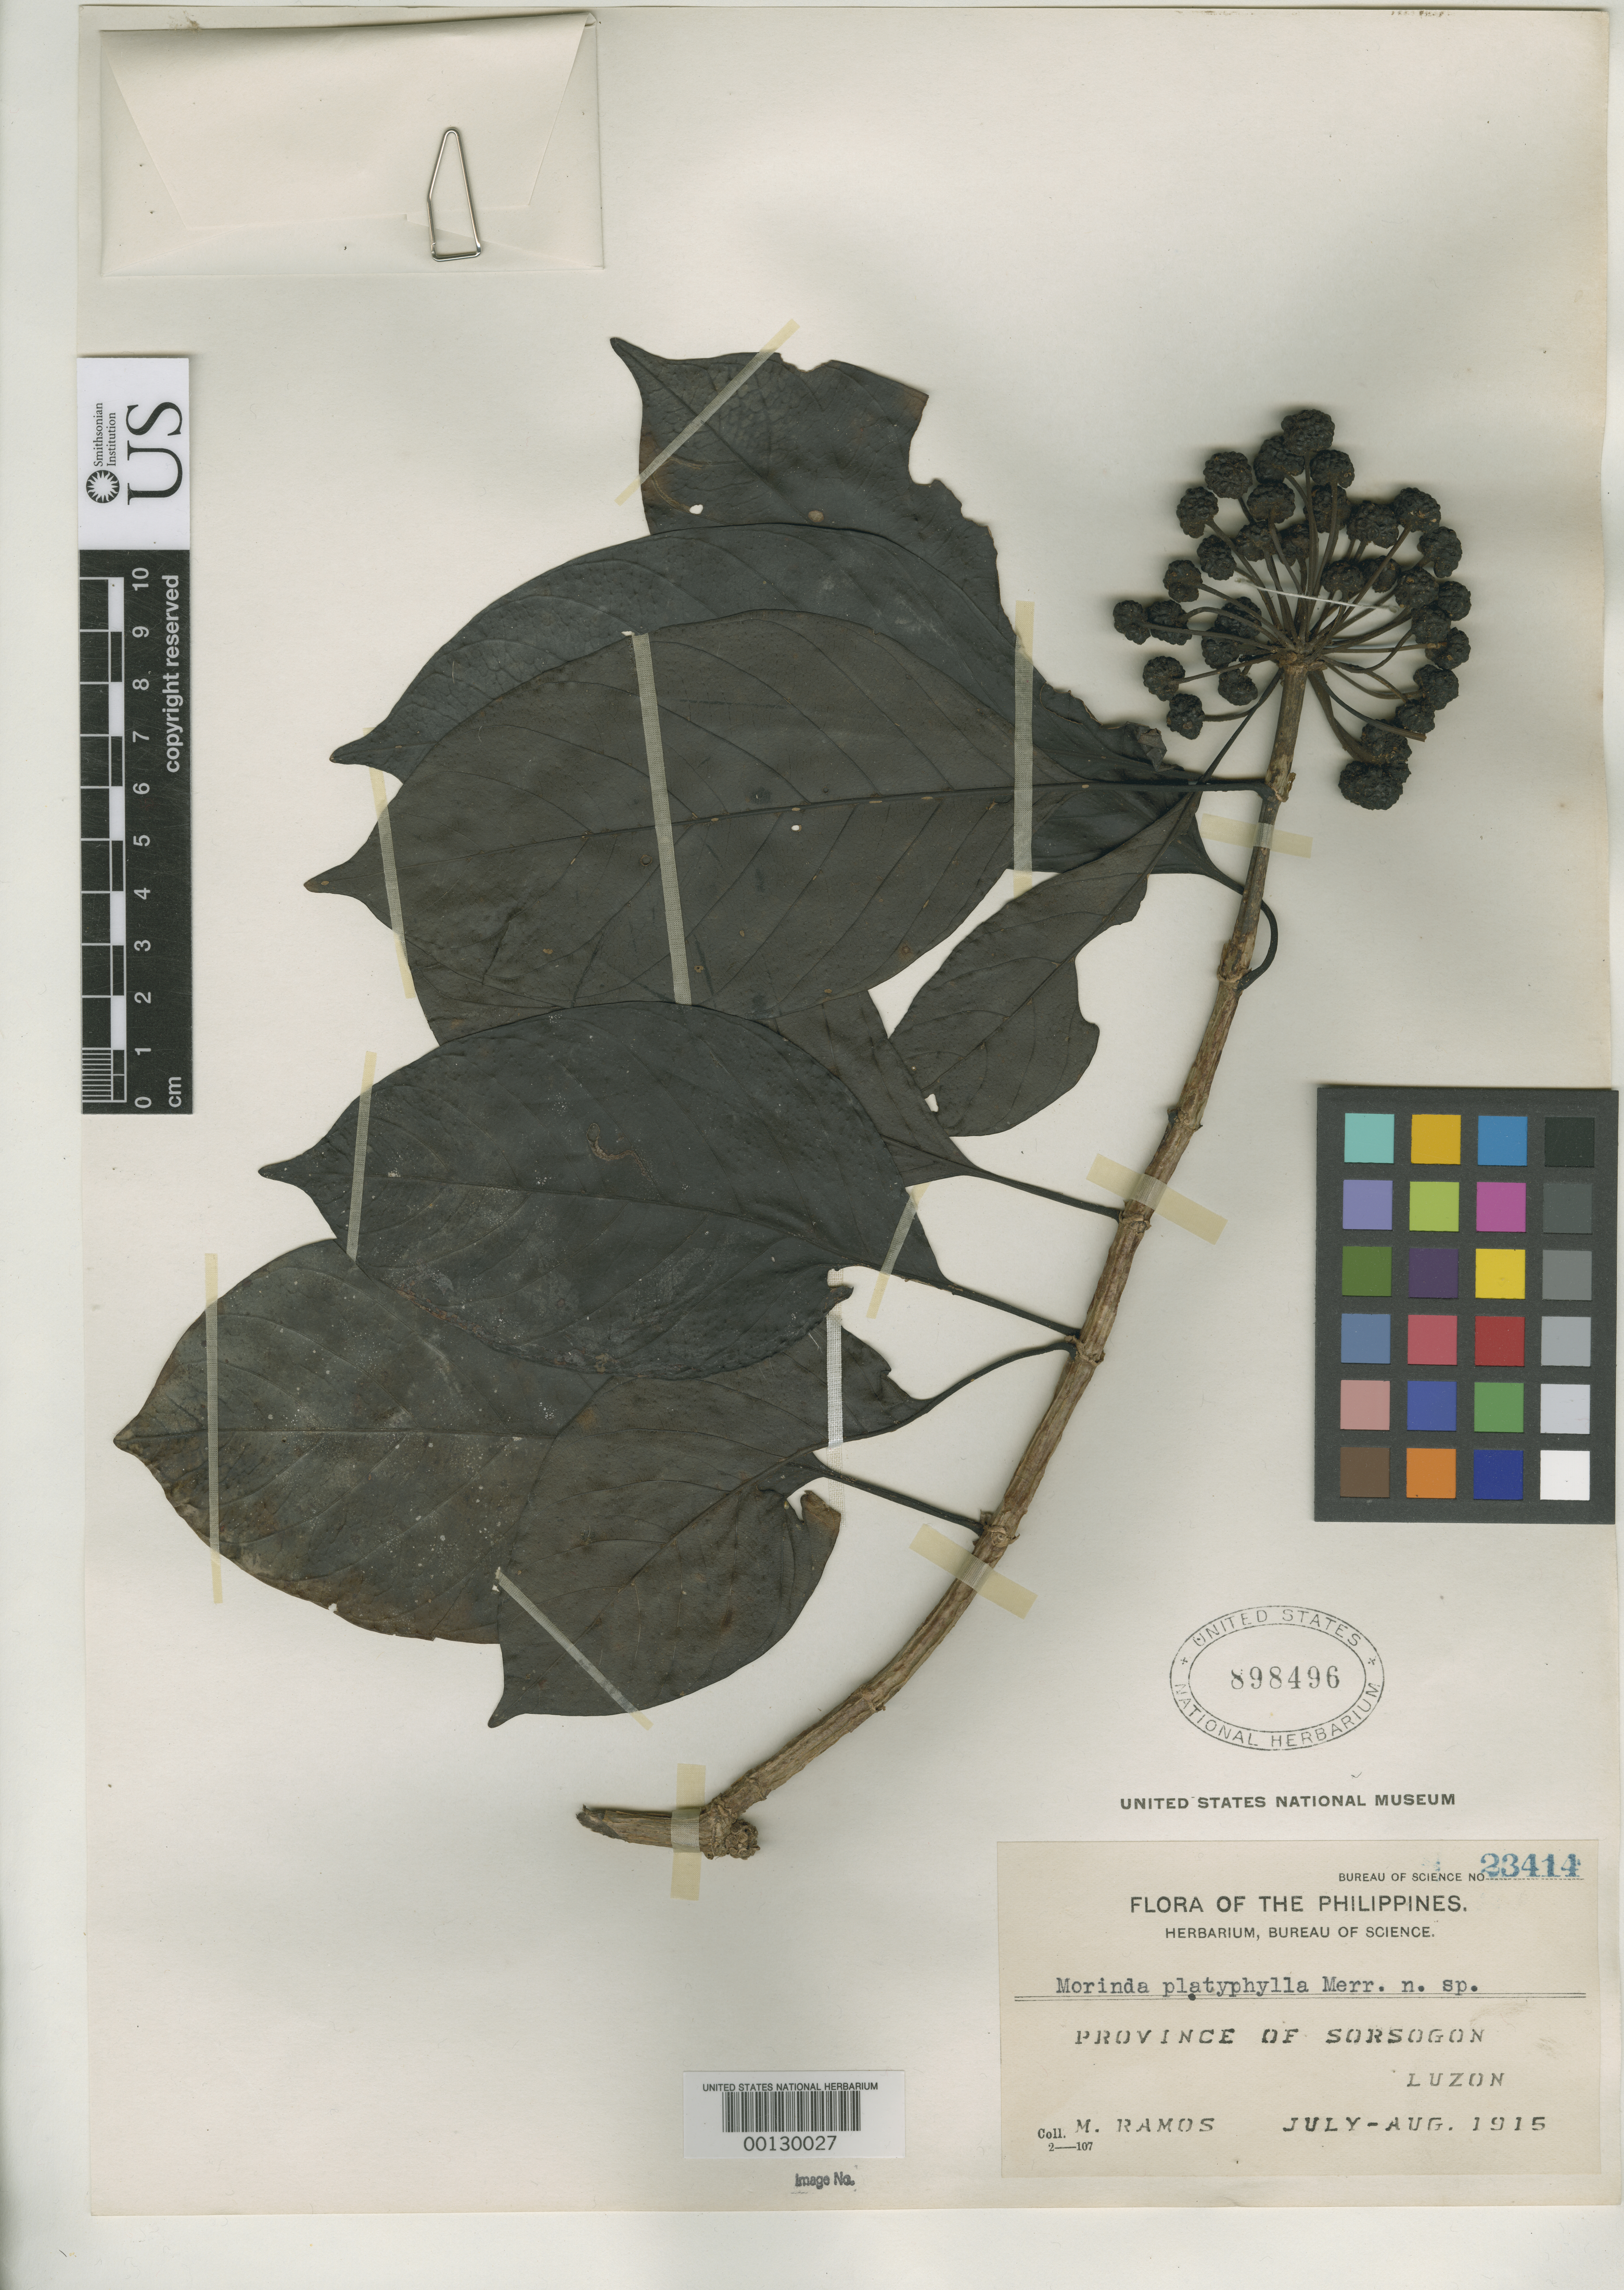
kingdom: Plantae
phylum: Tracheophyta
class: Magnoliopsida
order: Gentianales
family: Rubiaceae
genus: Morinda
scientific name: Morinda platyphylla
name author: Merr.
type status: Isotype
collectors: M. Ramos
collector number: Bur. Sci. 23414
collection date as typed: Jul 1915 to -- Aug 1915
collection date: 1915-07/1915-08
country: Philippines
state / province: Bicol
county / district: Sorsogon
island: Luzon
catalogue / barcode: US 898496